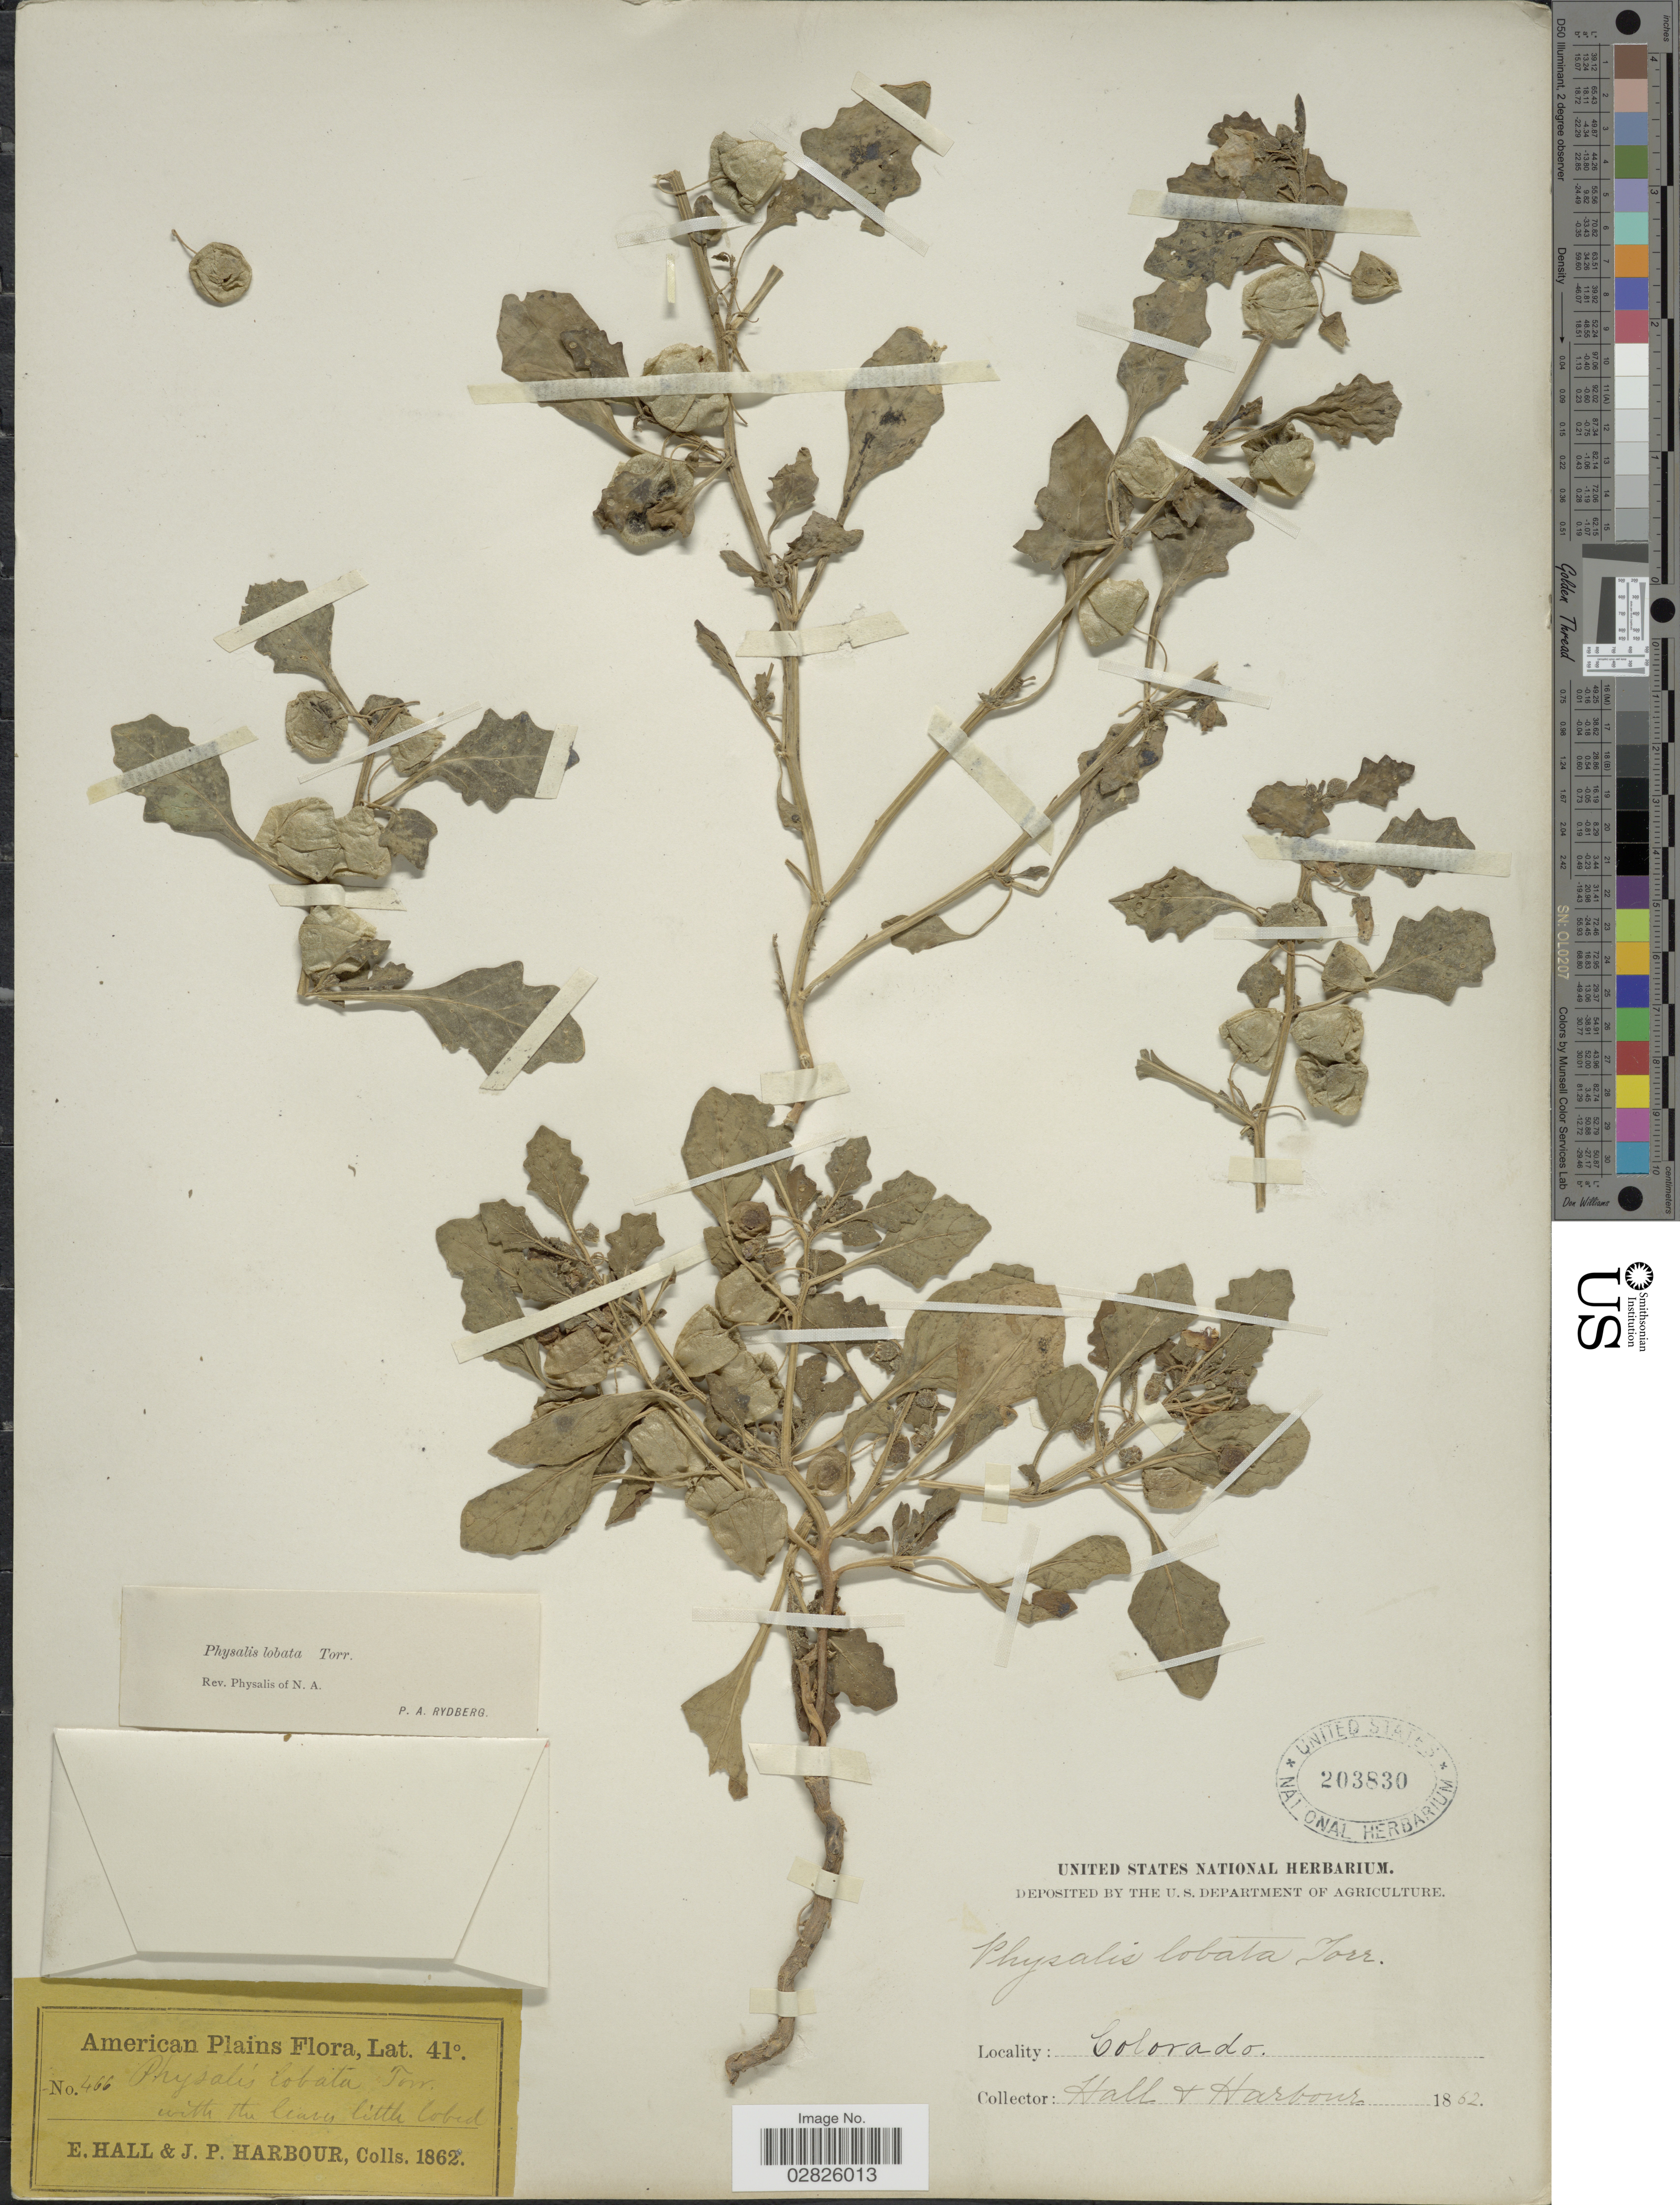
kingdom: Plantae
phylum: Tracheophyta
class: Magnoliopsida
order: Solanales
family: Solanaceae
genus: Quincula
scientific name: Quincula lobata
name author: (Torr.) Raf.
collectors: E. Hall & J. Harbour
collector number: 466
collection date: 1862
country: United States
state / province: Colorado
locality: American Plains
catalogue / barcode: US 203830